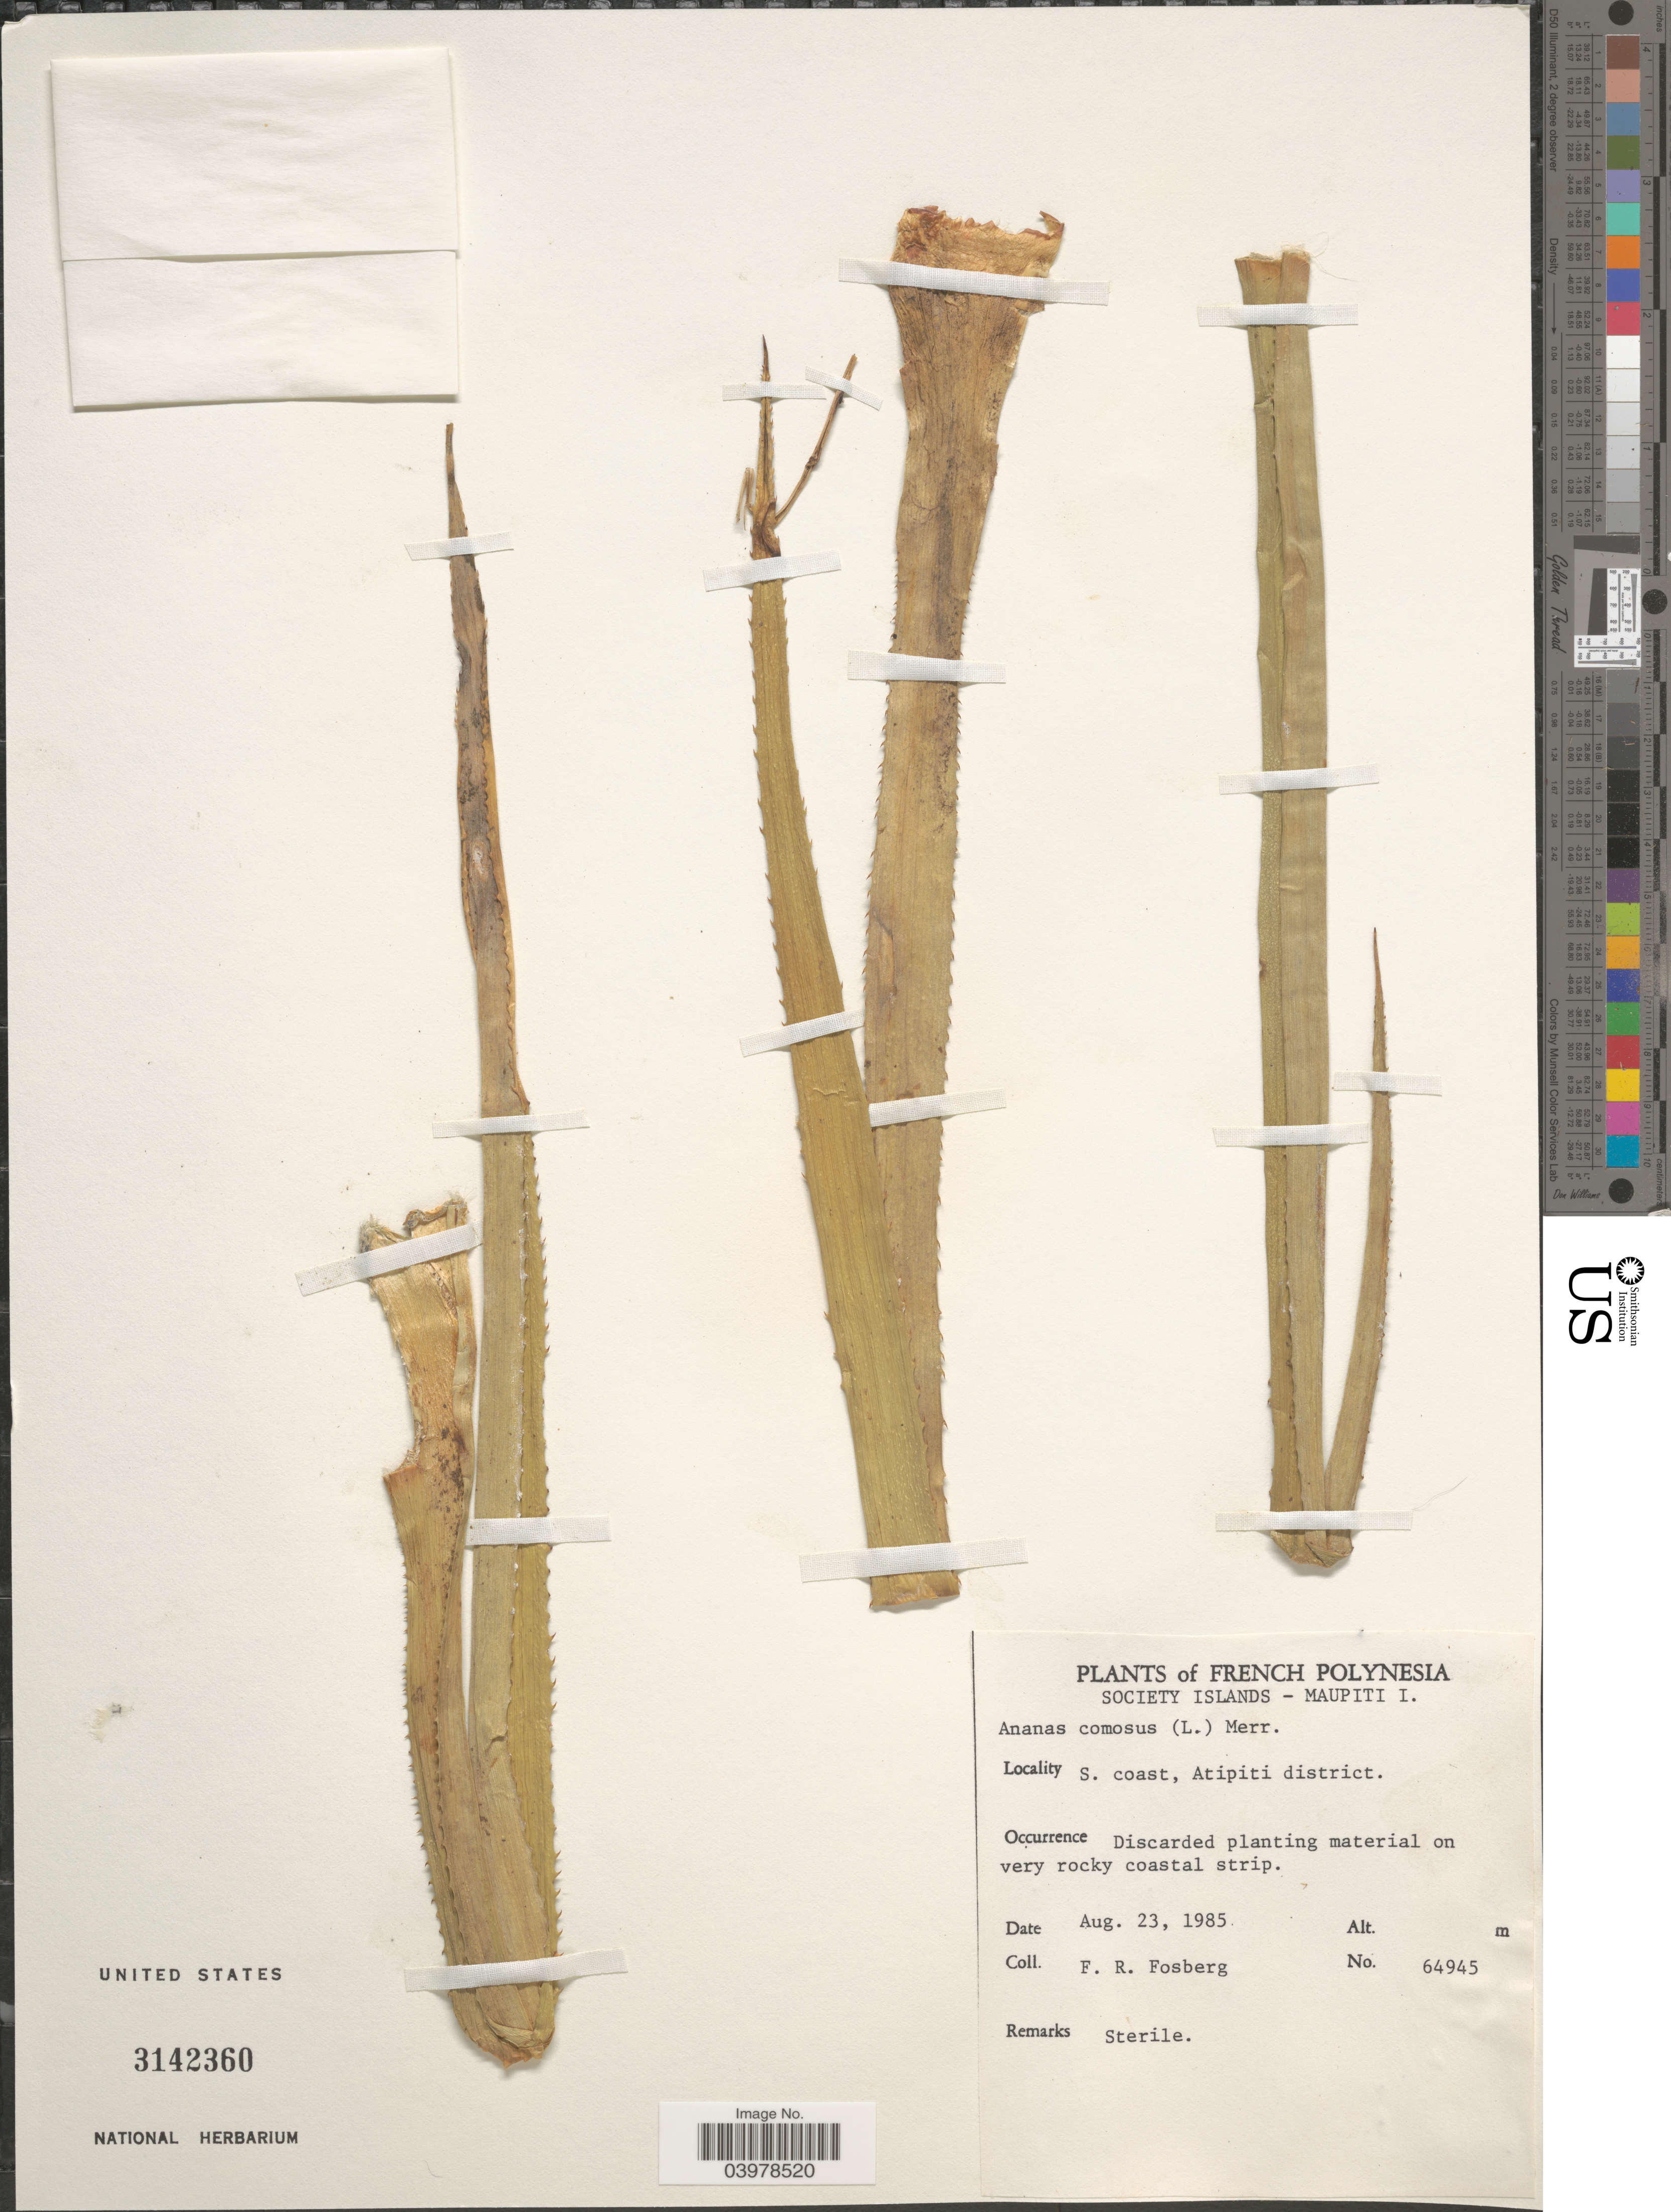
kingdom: Plantae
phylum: Tracheophyta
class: Liliopsida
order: Poales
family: Bromeliaceae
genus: Ananas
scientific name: Ananas comosus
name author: (L.) Merr.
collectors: F. R. Fosberg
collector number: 64945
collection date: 1985-08-23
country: French Polynesia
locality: Society Islands - Maupiti I. S. coast, Atipiti district.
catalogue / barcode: US 3142360